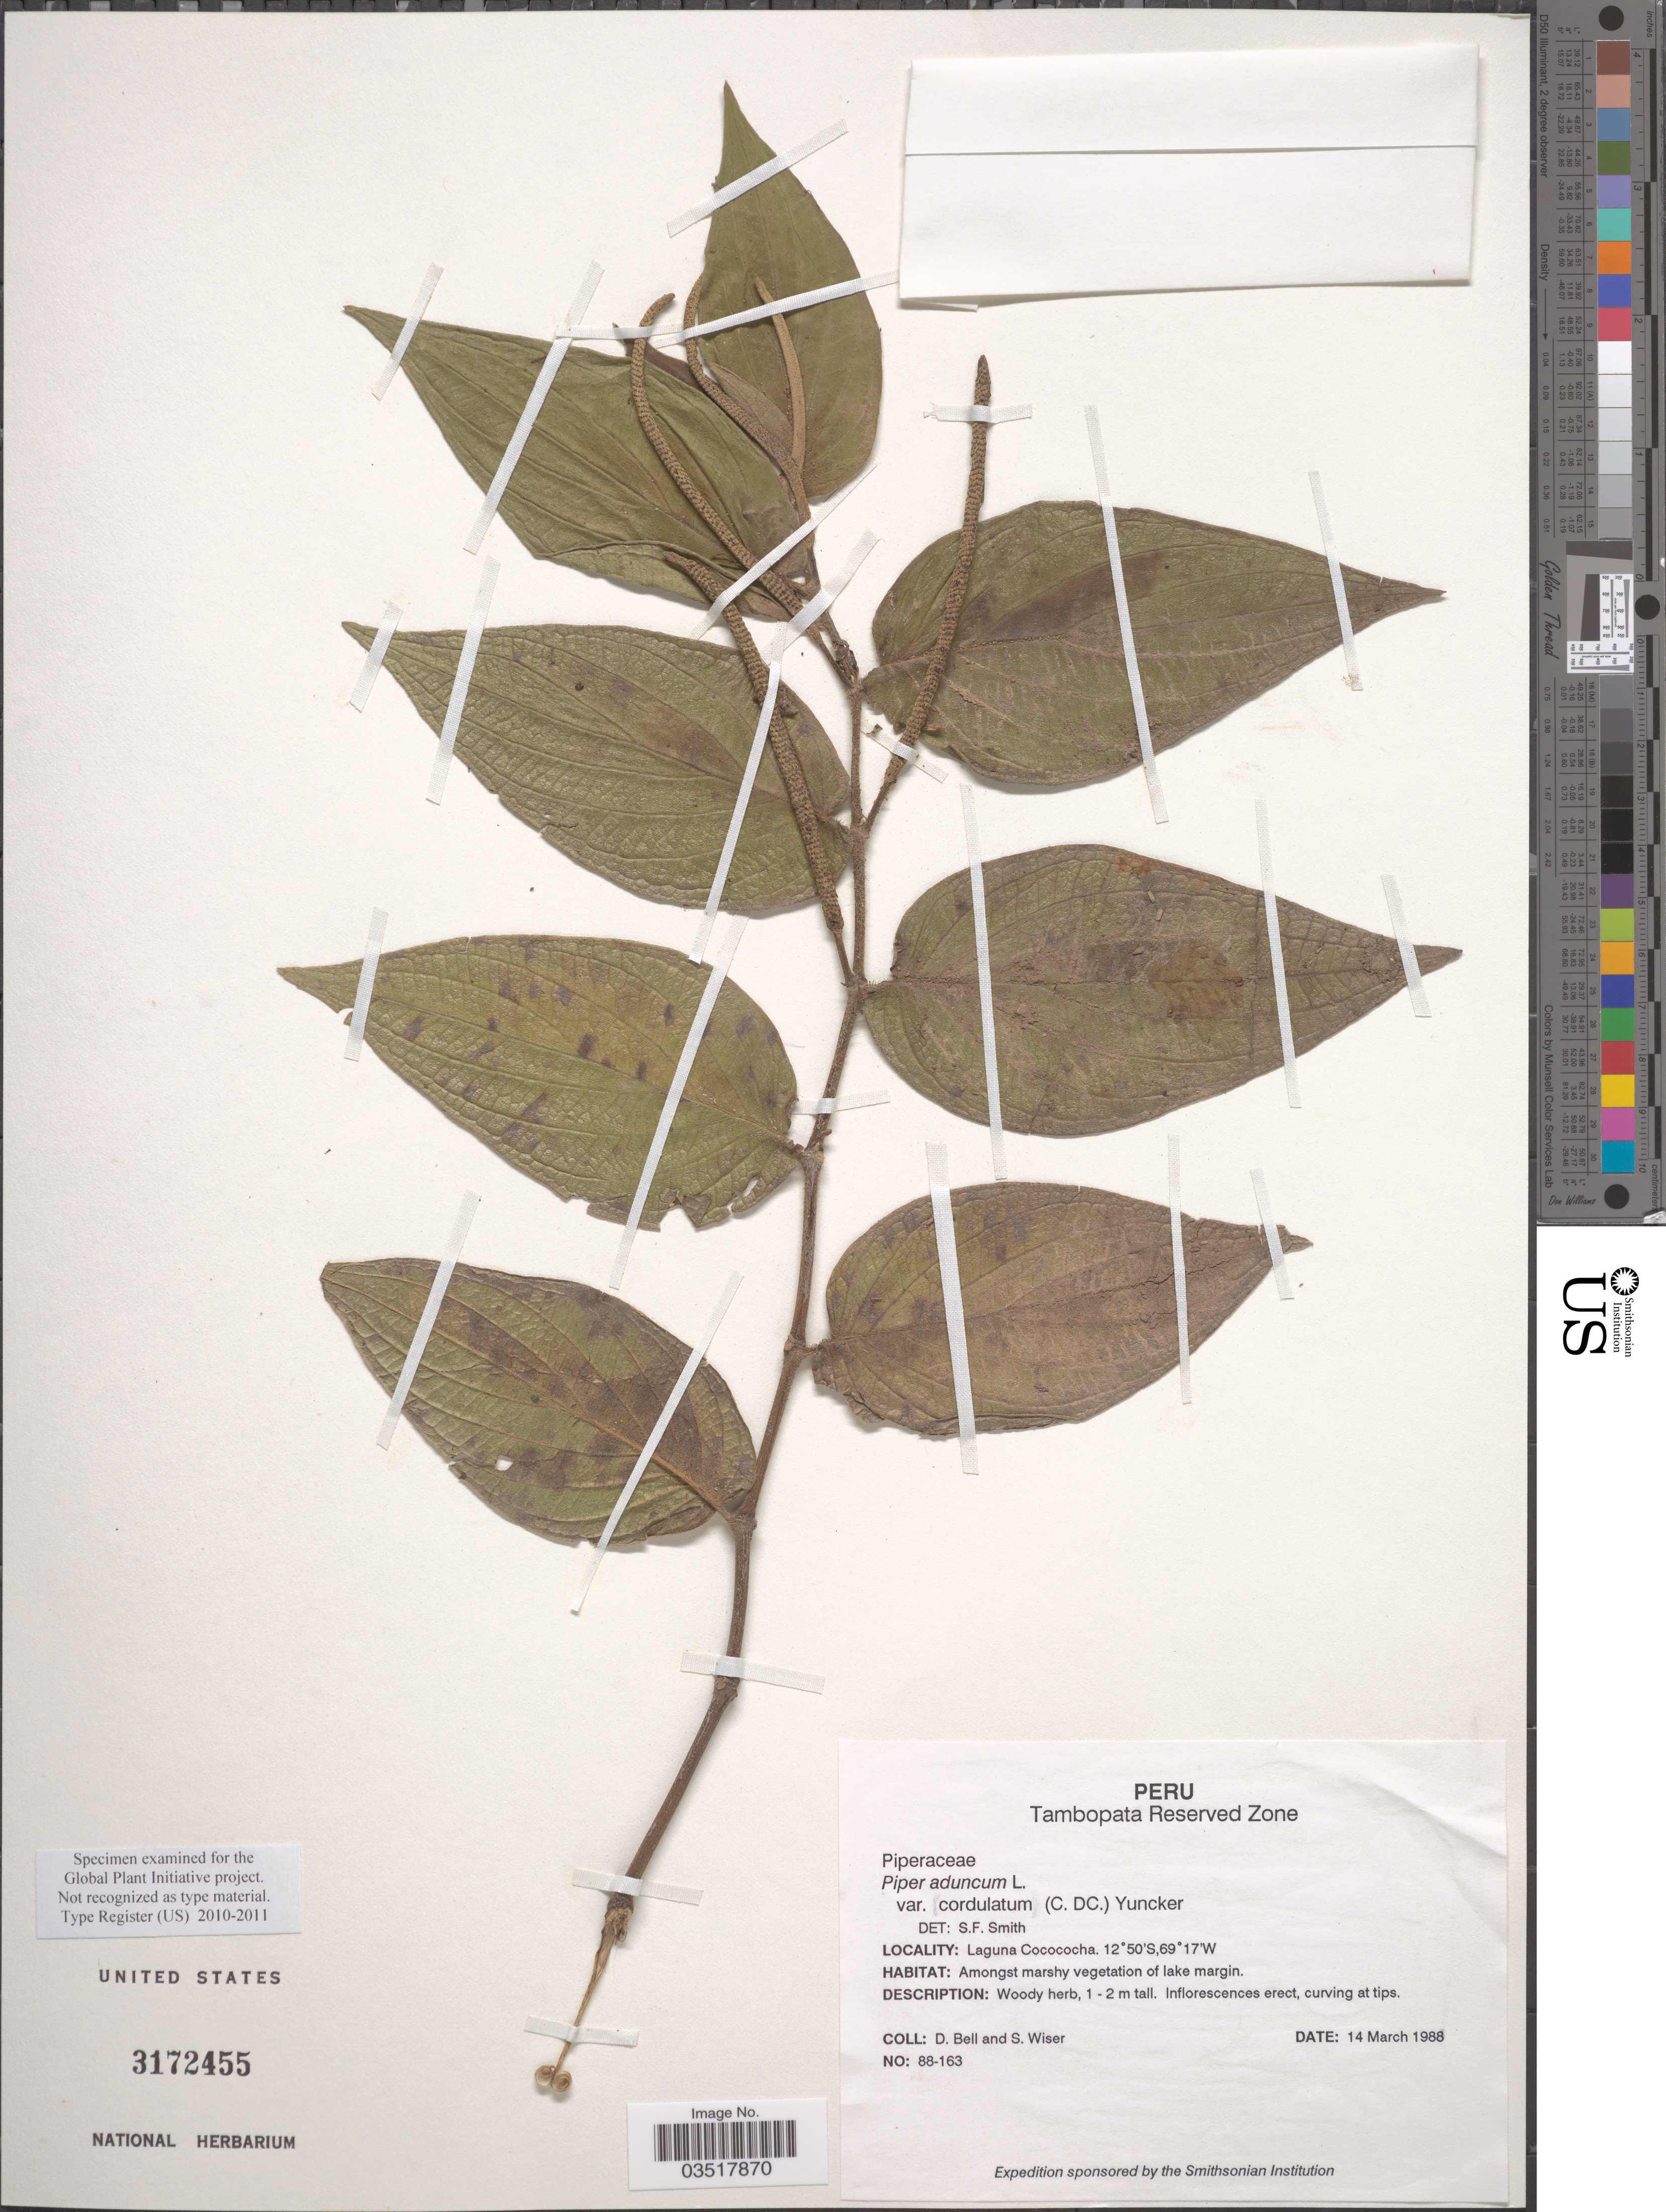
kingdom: Plantae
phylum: Tracheophyta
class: Magnoliopsida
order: Piperales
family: Piperaceae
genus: Piper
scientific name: Piper aduncum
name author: L.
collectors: D. A. Bell & S. Wiser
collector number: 88-163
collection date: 1988-03-14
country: Peru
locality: Tambopata Reserved Zone. Laguna Cocococha.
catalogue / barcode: US 3172455